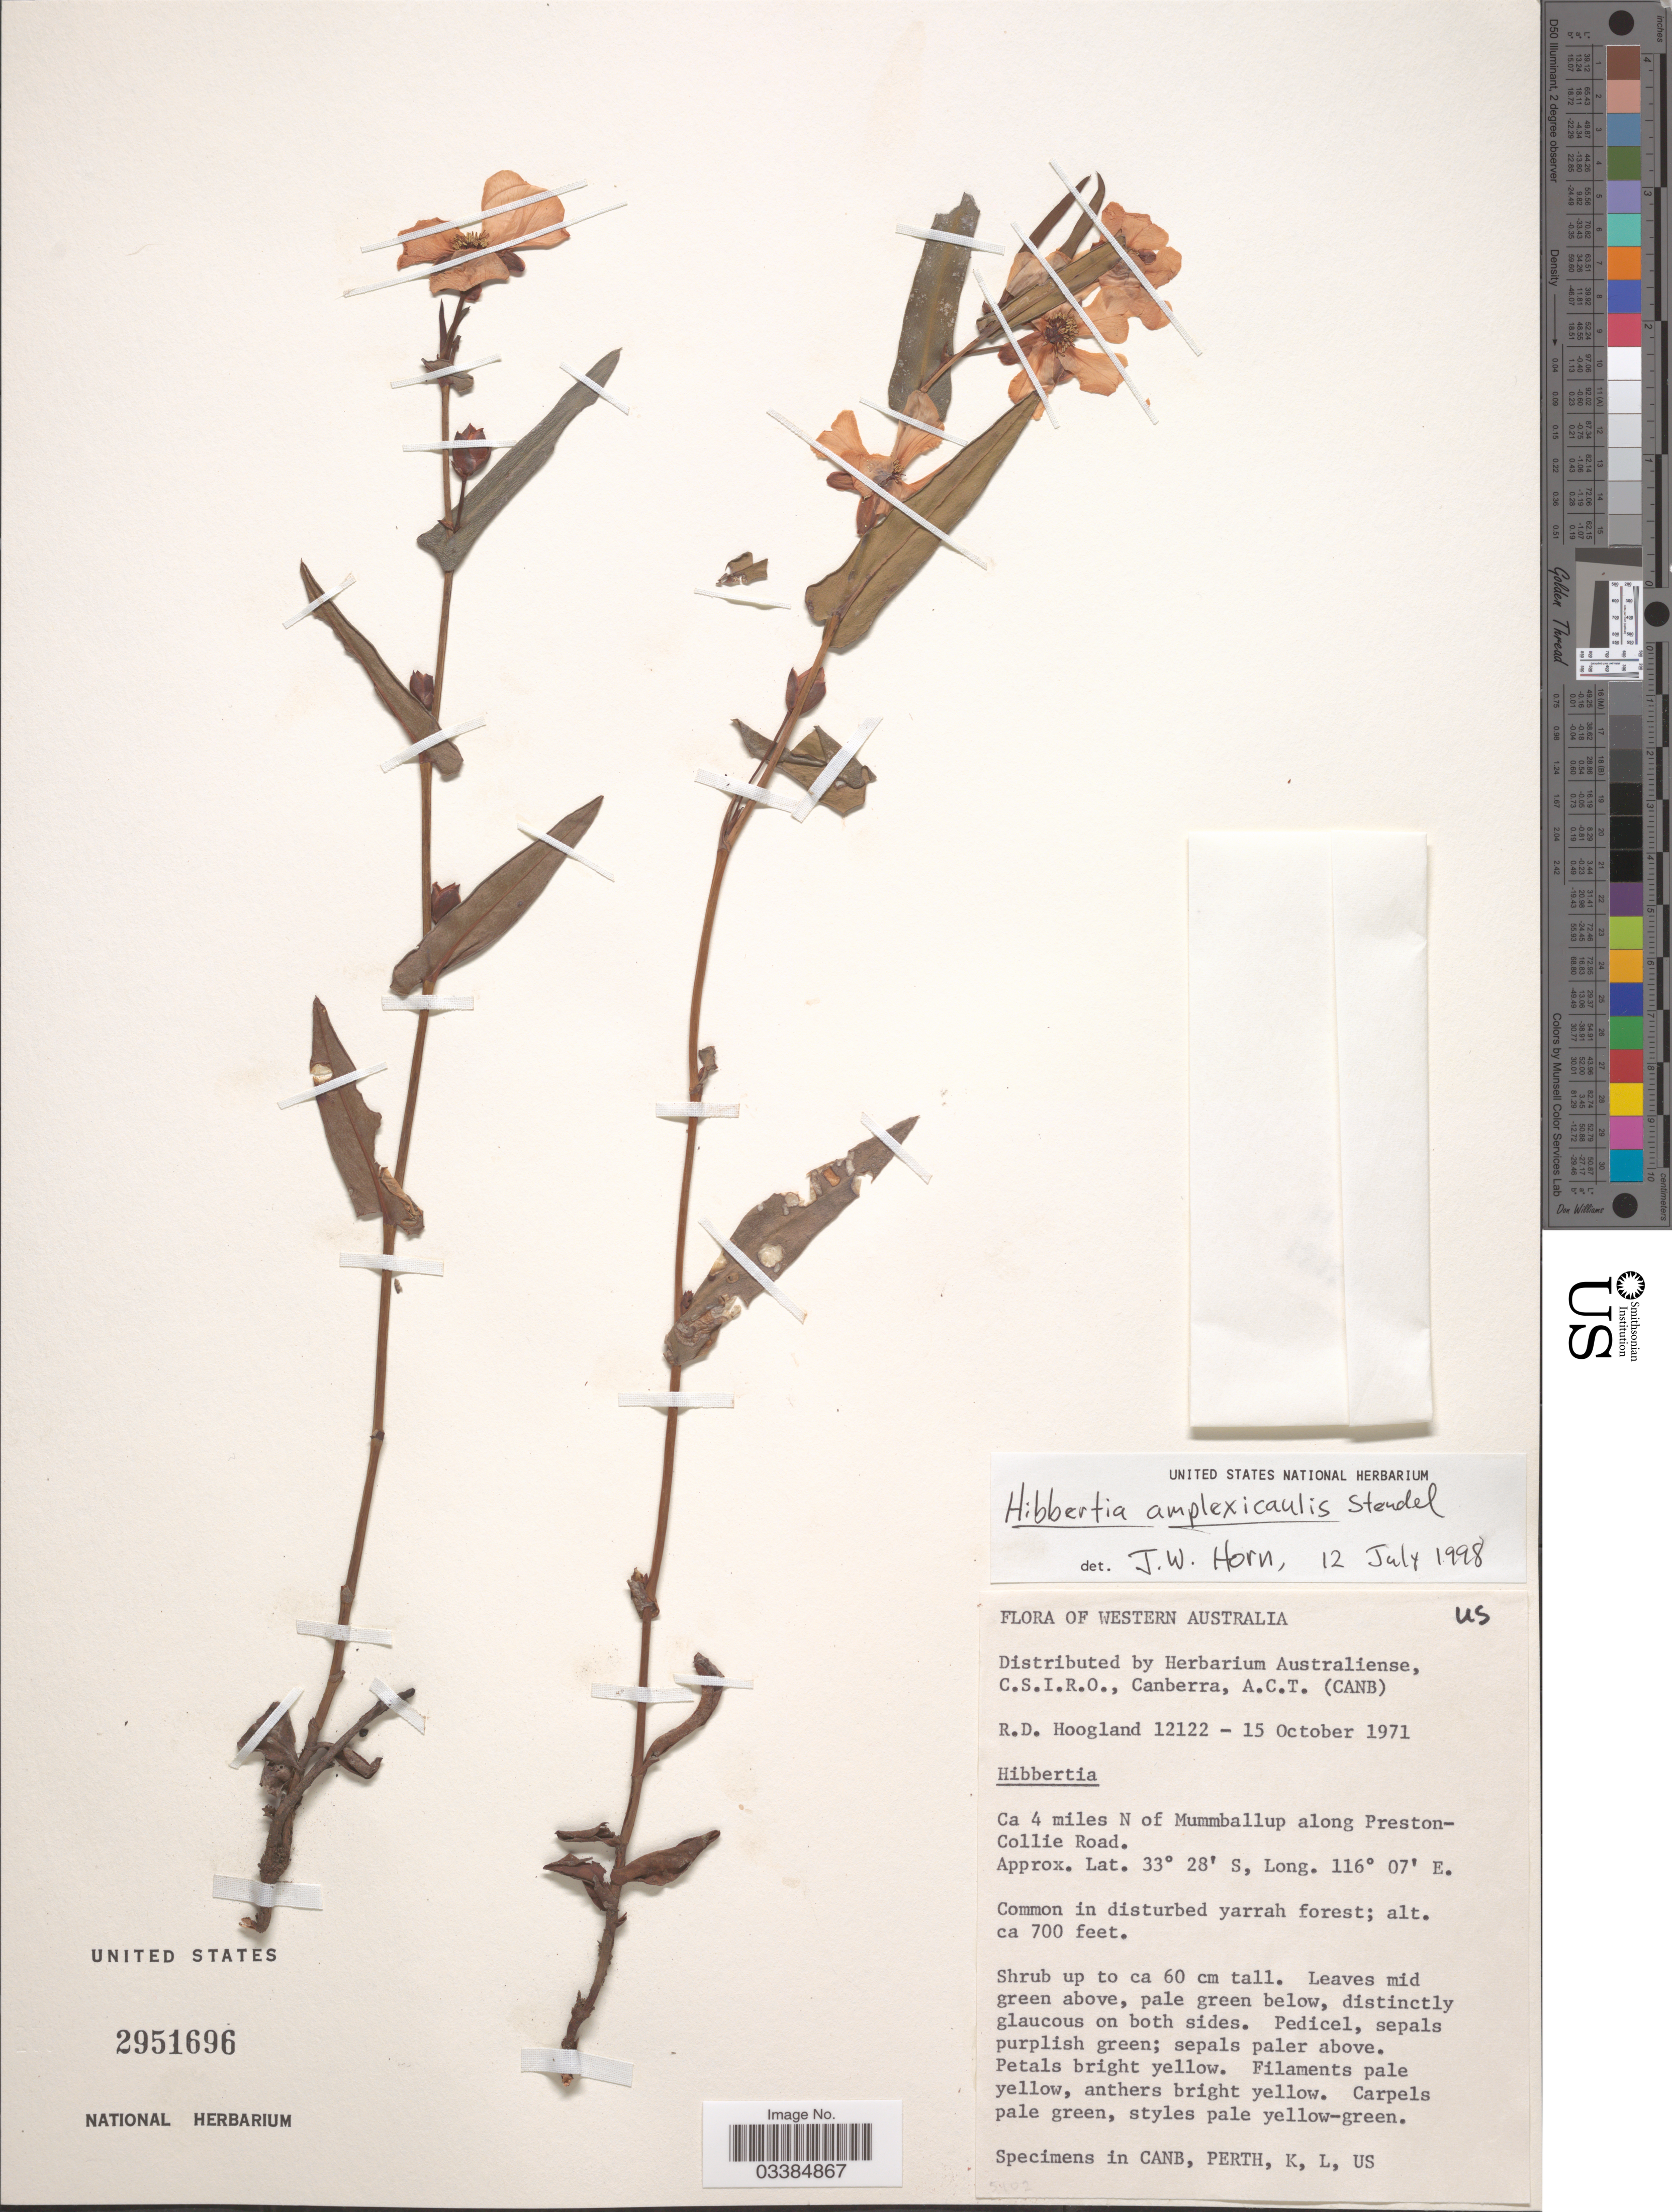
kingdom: Plantae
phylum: Tracheophyta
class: Magnoliopsida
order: Dilleniales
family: Dilleniaceae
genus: Hibbertia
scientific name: Hibbertia amplexicaulis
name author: Steud.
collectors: R. D. Hoogland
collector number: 12122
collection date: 1971-10-15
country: Australia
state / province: Western Australia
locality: Ca 4 miles N of Mummballup along Preston-Collie Road.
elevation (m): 213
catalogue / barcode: US 2951696